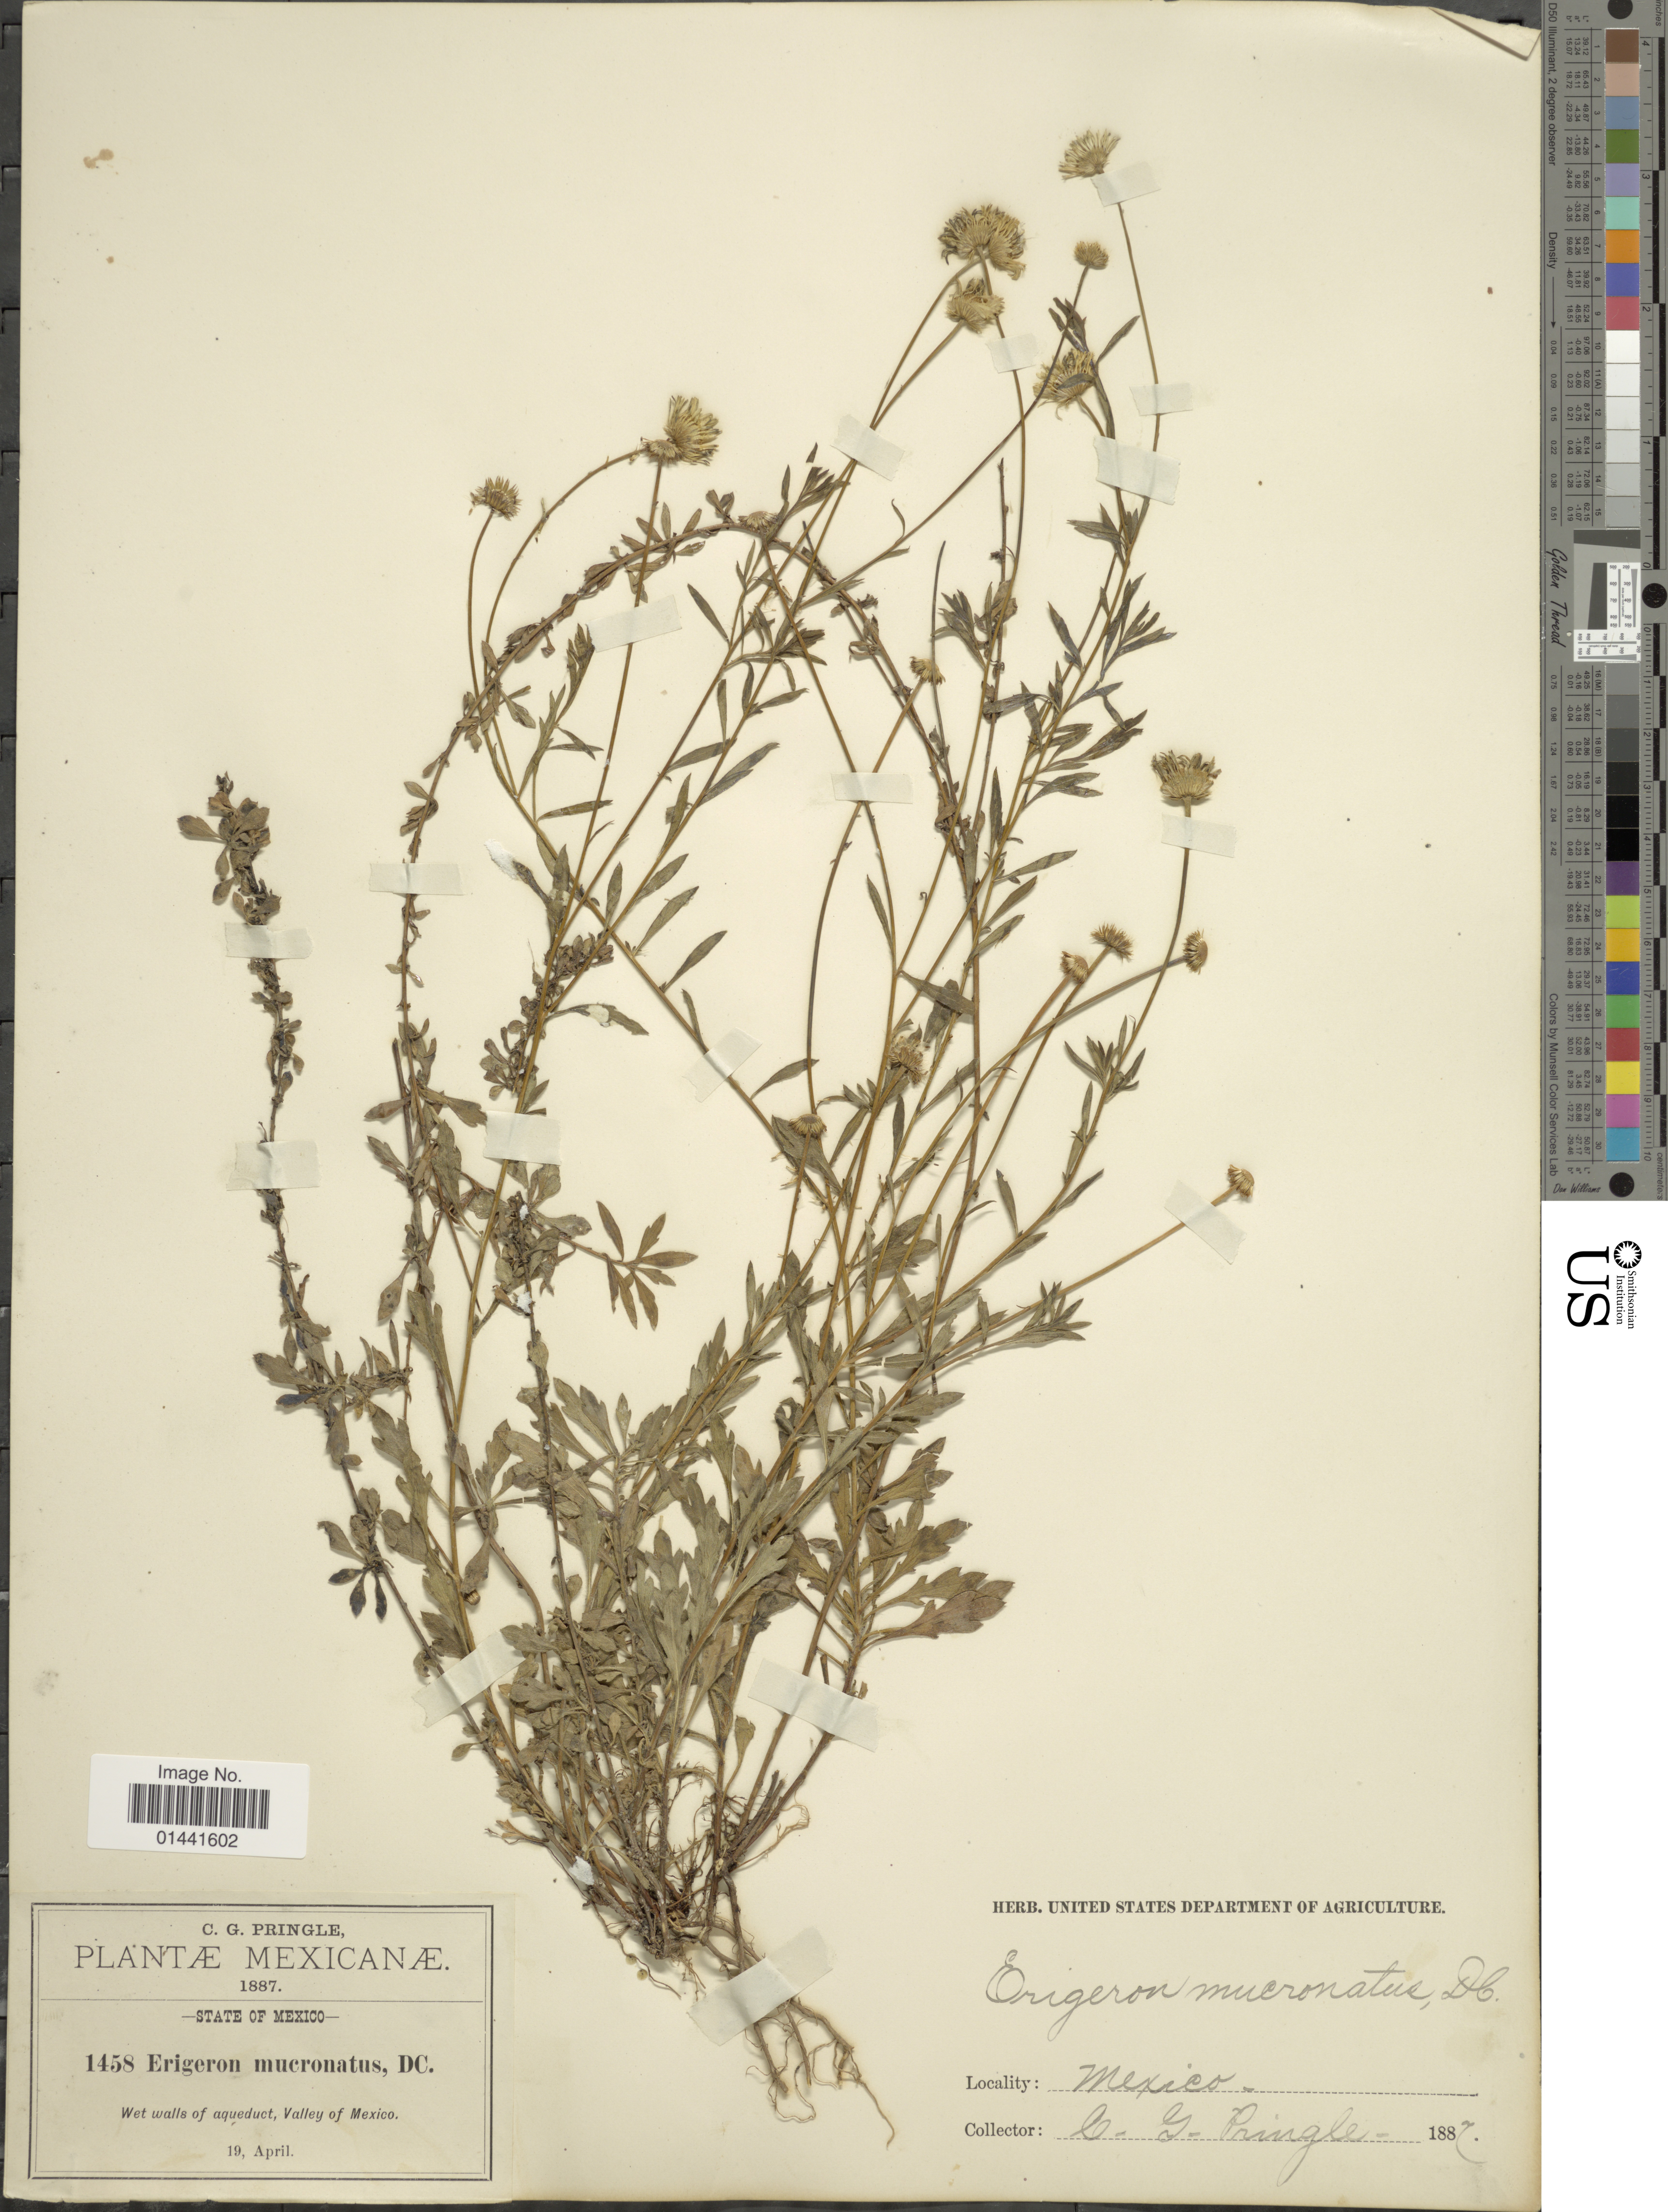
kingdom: Plantae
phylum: Tracheophyta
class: Magnoliopsida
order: Asterales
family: Asteraceae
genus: Erigeron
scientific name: Erigeron karvinskianus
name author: DC.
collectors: C. G. Pringle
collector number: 1458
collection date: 1887-04-19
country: Mexico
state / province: México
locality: Wet walls of aqueduct, Valley of Mexico